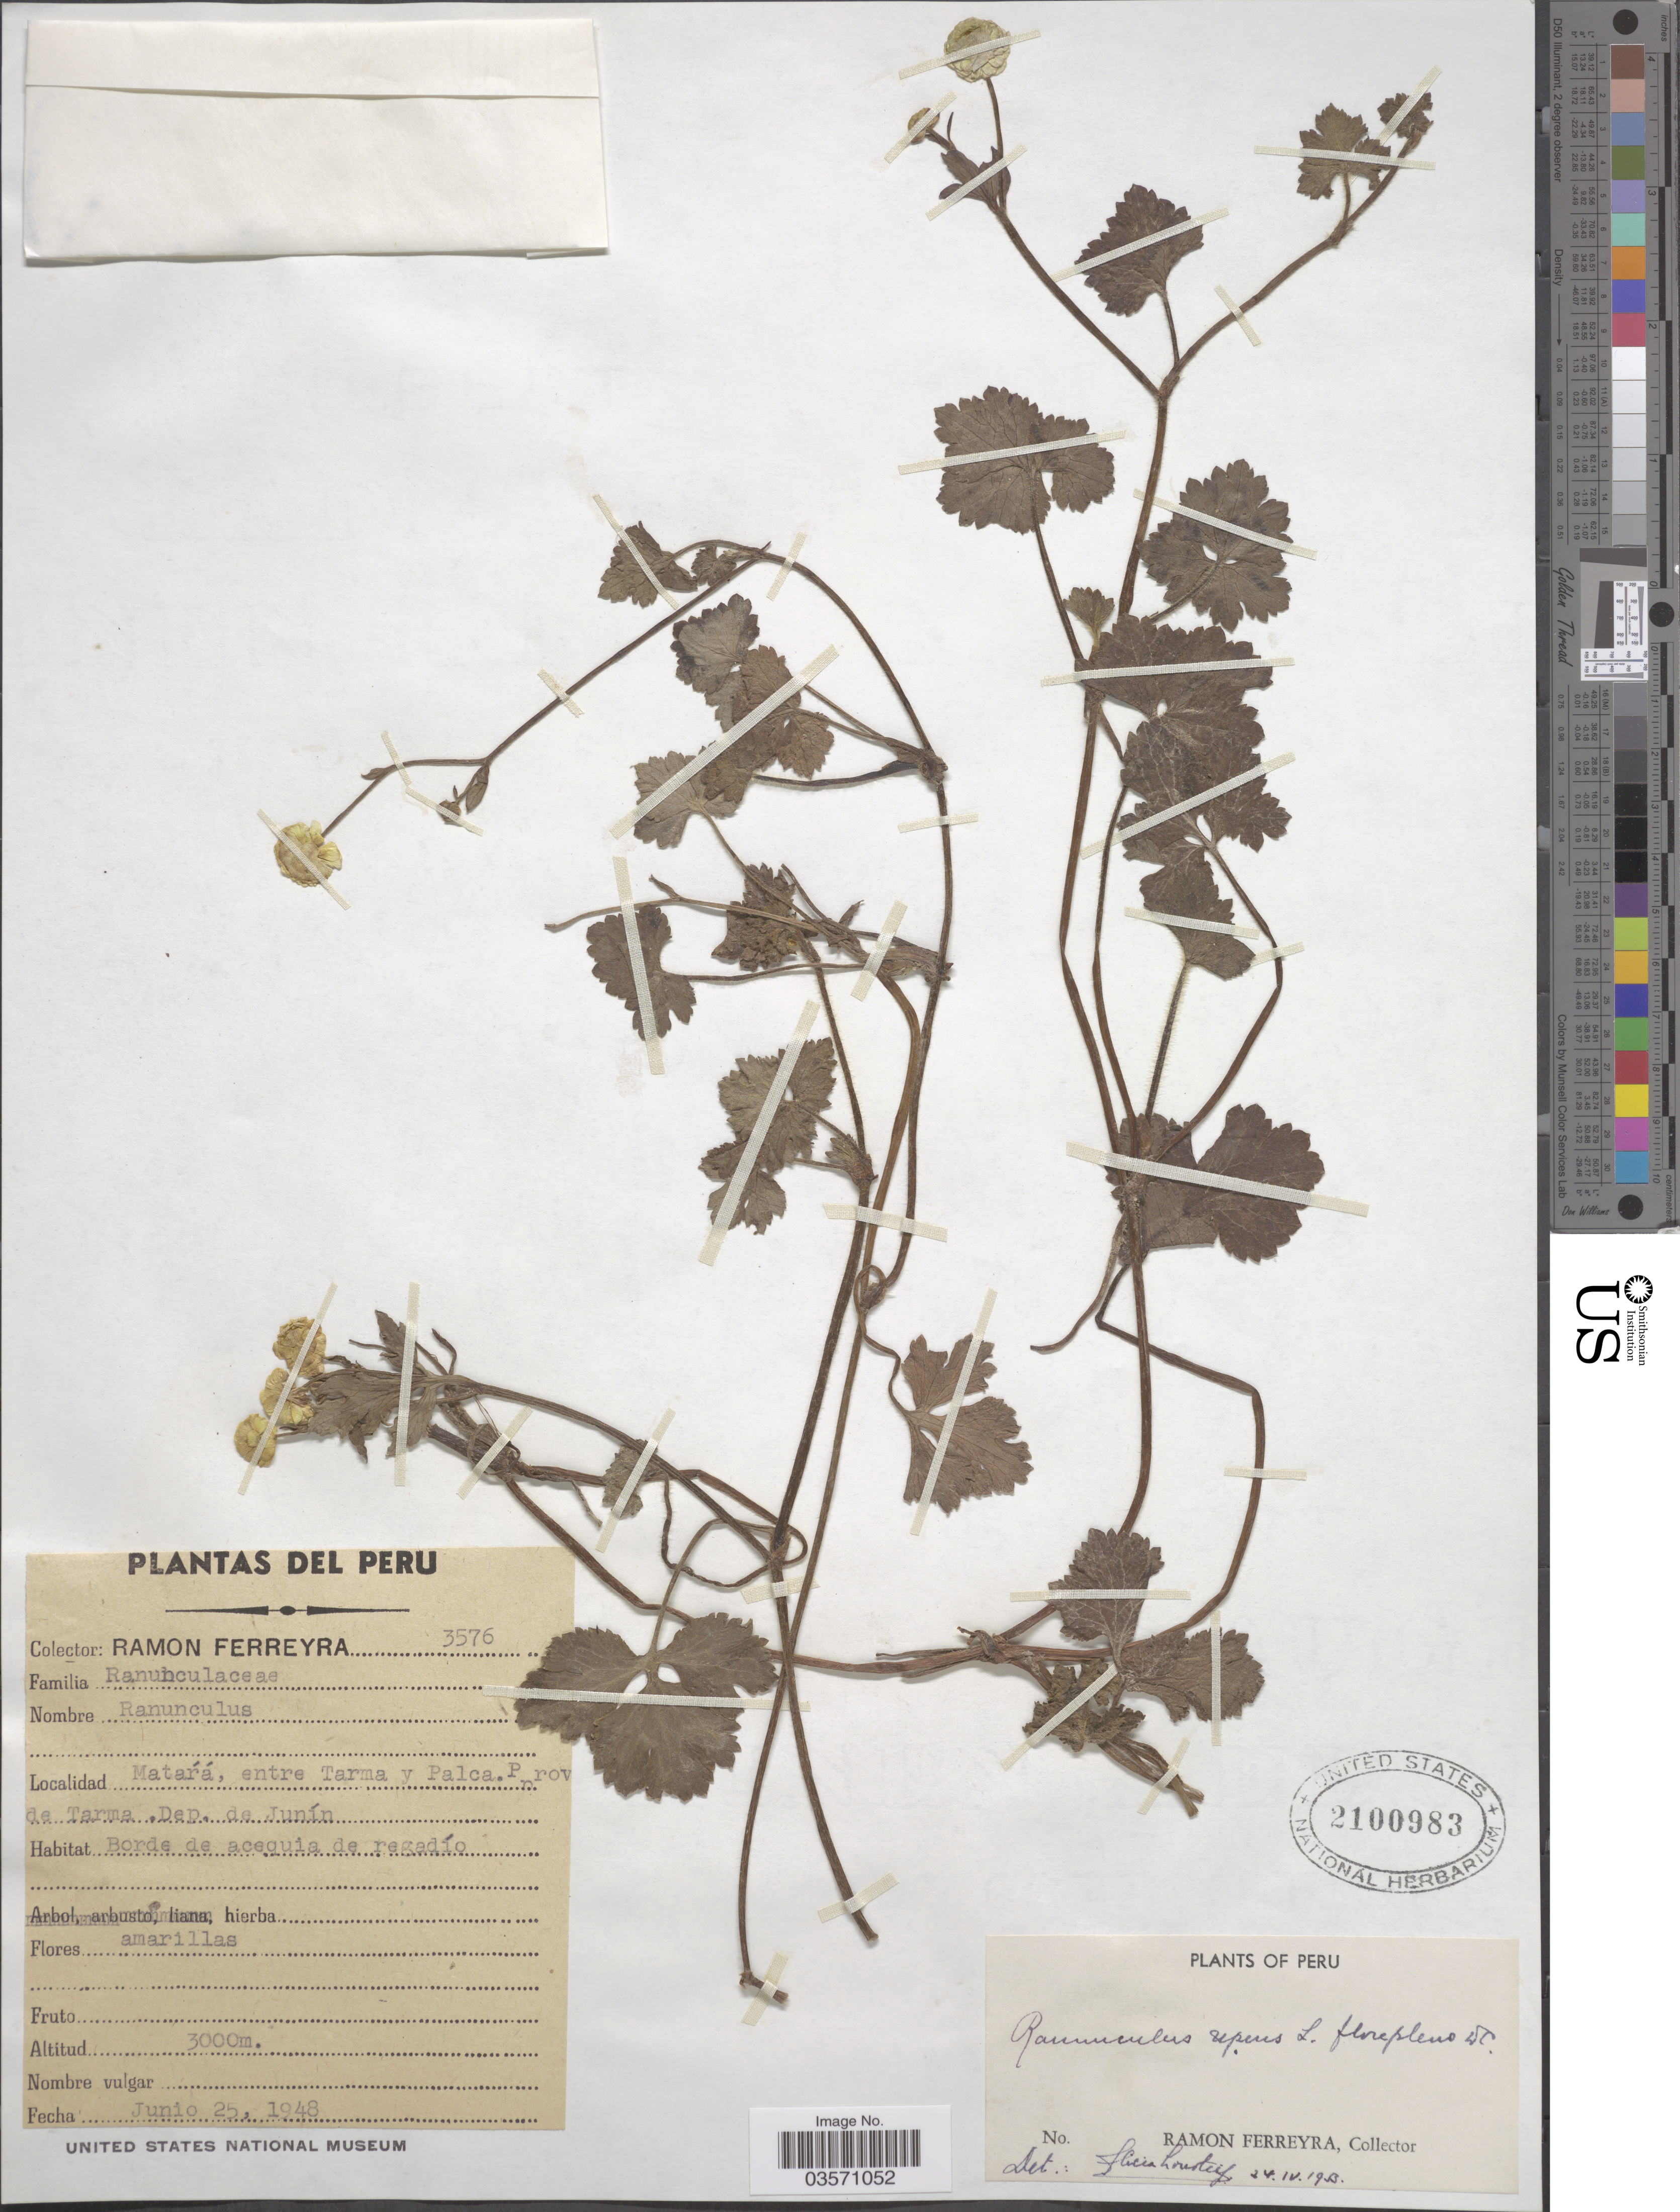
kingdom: Plantae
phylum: Tracheophyta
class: Magnoliopsida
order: Ranunculales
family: Ranunculaceae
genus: Ranunculus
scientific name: Ranunculus repens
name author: L.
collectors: R. A. Ferreyra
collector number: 3576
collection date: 1948-06-25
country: Peru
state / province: Junín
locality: Matará, entre Tarma y Palca. Prov. de Tarma. Dep. de Junín.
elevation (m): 3000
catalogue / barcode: US 2100983